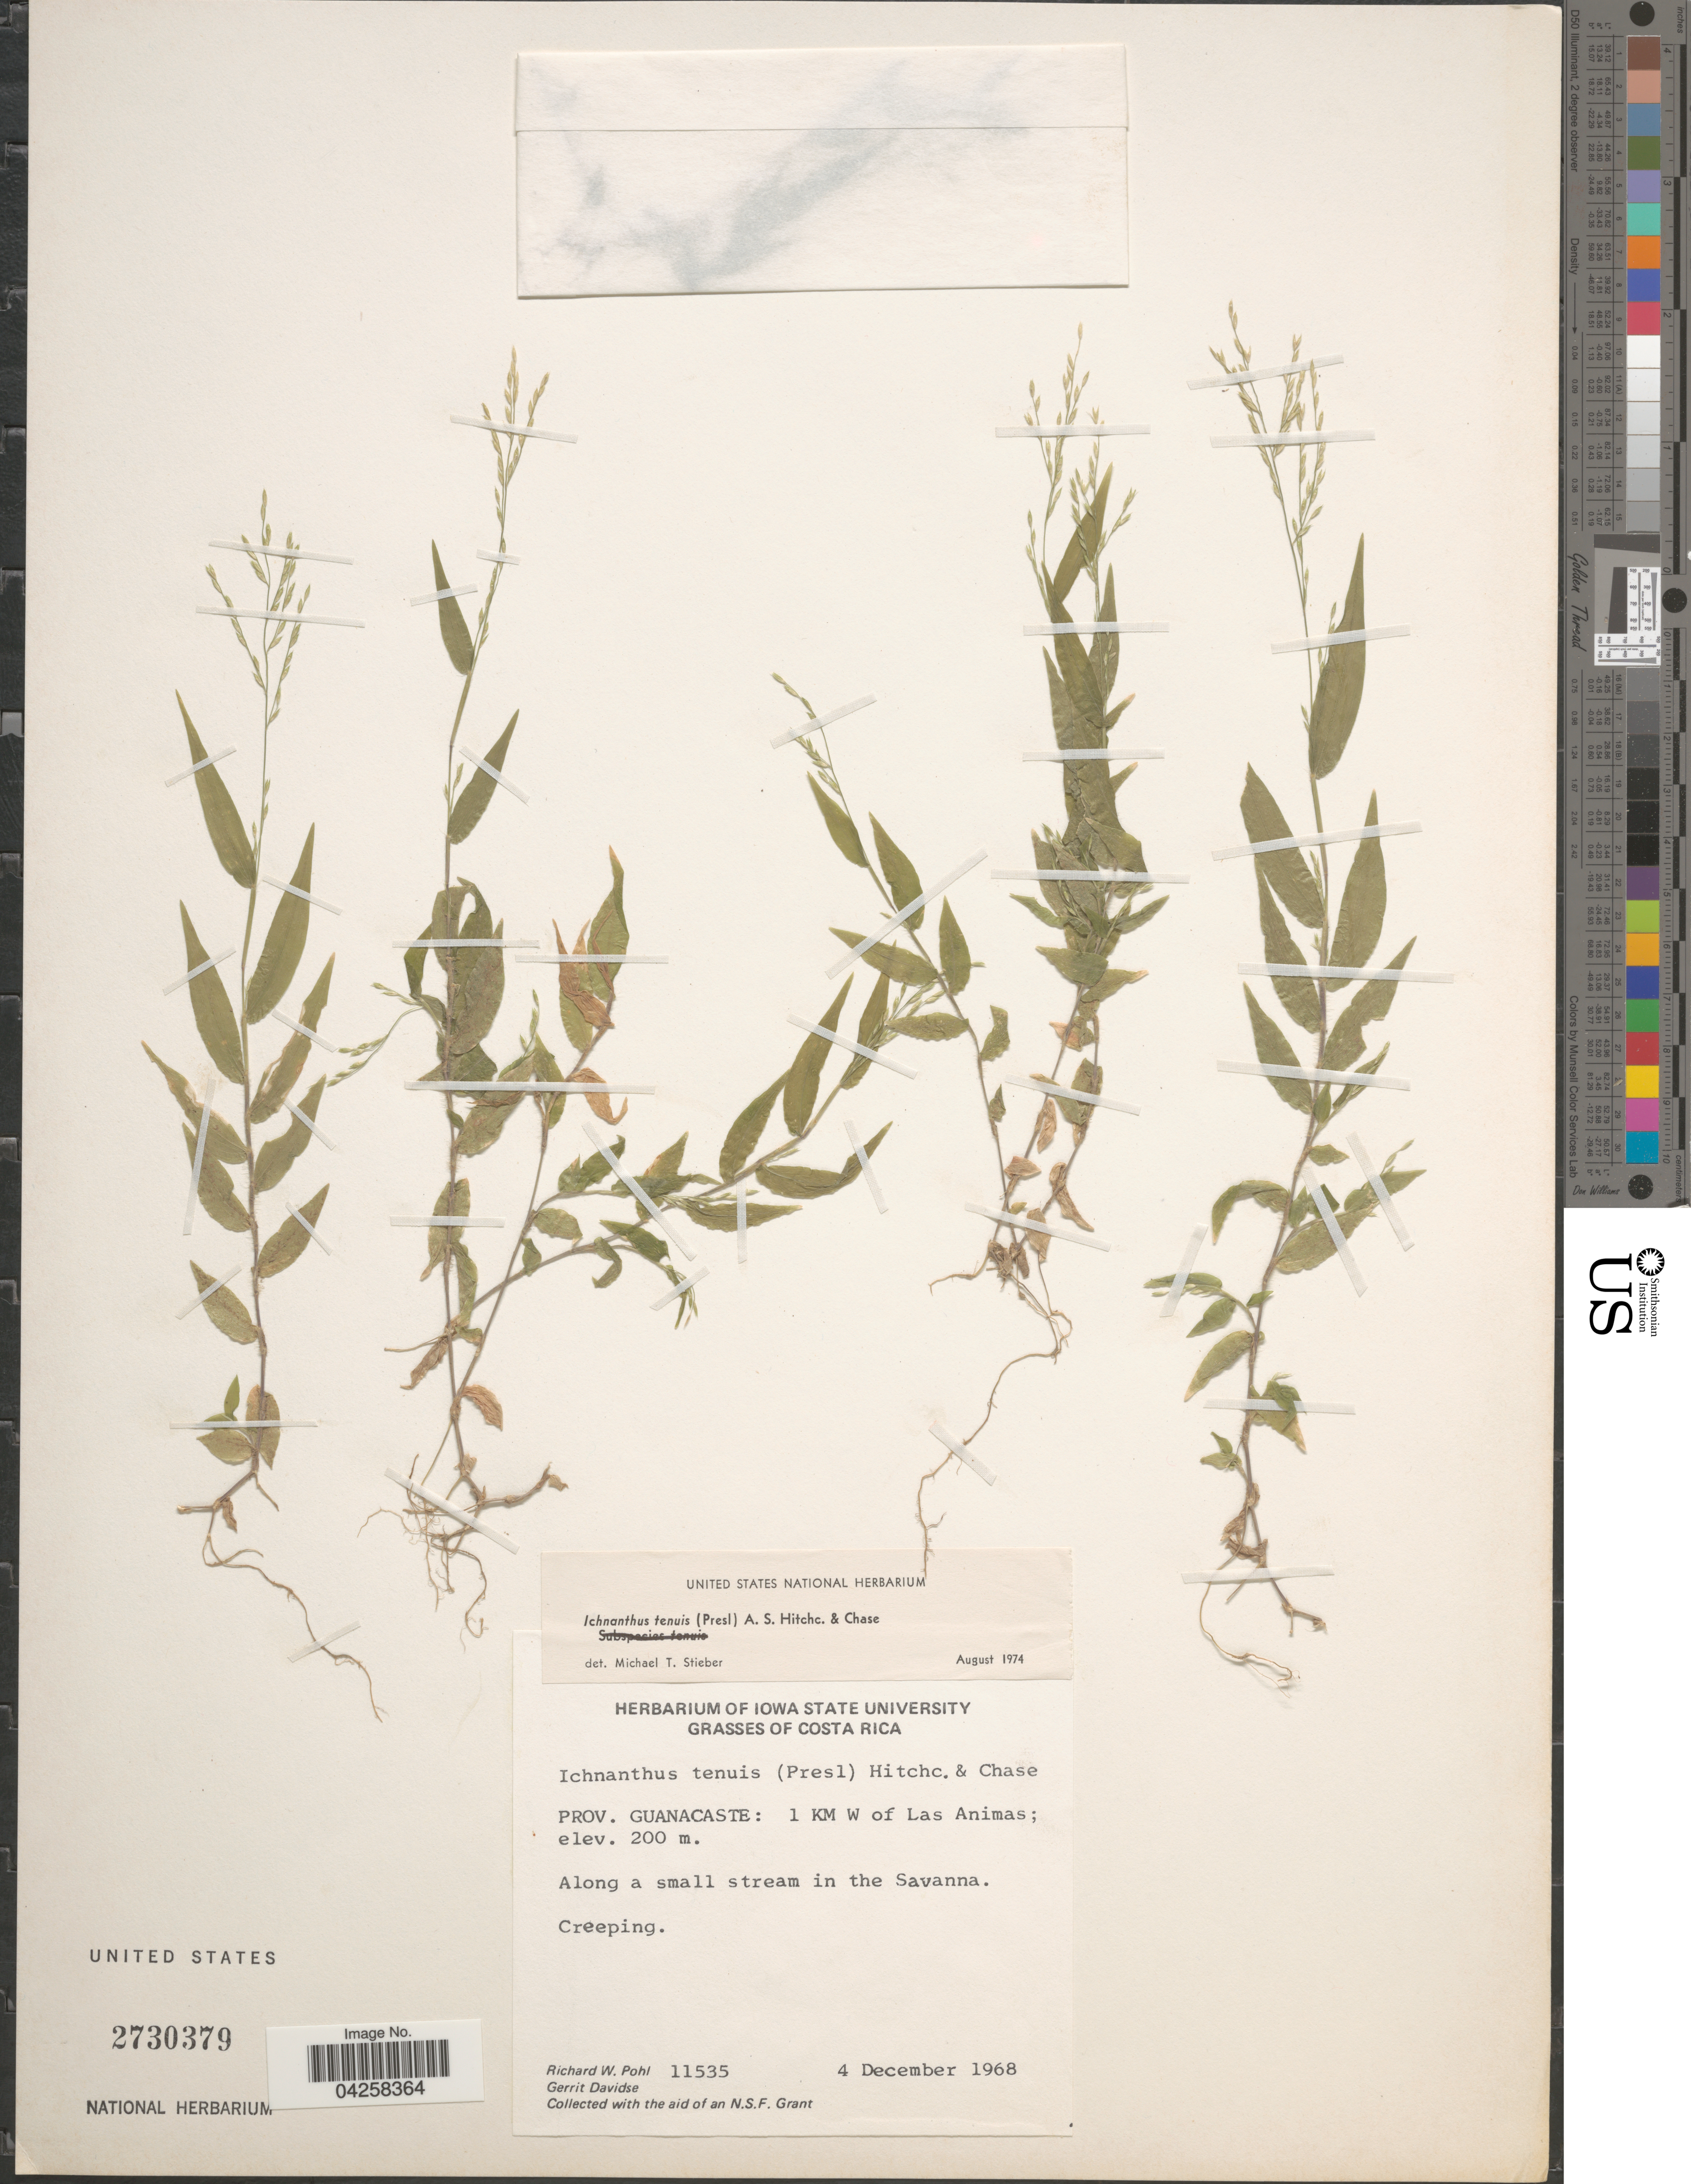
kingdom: Plantae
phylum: Tracheophyta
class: Liliopsida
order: Poales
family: Poaceae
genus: Ichnanthus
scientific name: Ichnanthus tenuis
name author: (J. Presl) Hitchc. & Chase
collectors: R. W. Pohl & G. Davidse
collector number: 11535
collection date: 1968-12-04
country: Costa Rica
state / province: Guanacaste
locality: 1 KM W of Las Animas. Along a small stream in the Savanna.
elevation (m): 200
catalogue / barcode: US 2730379